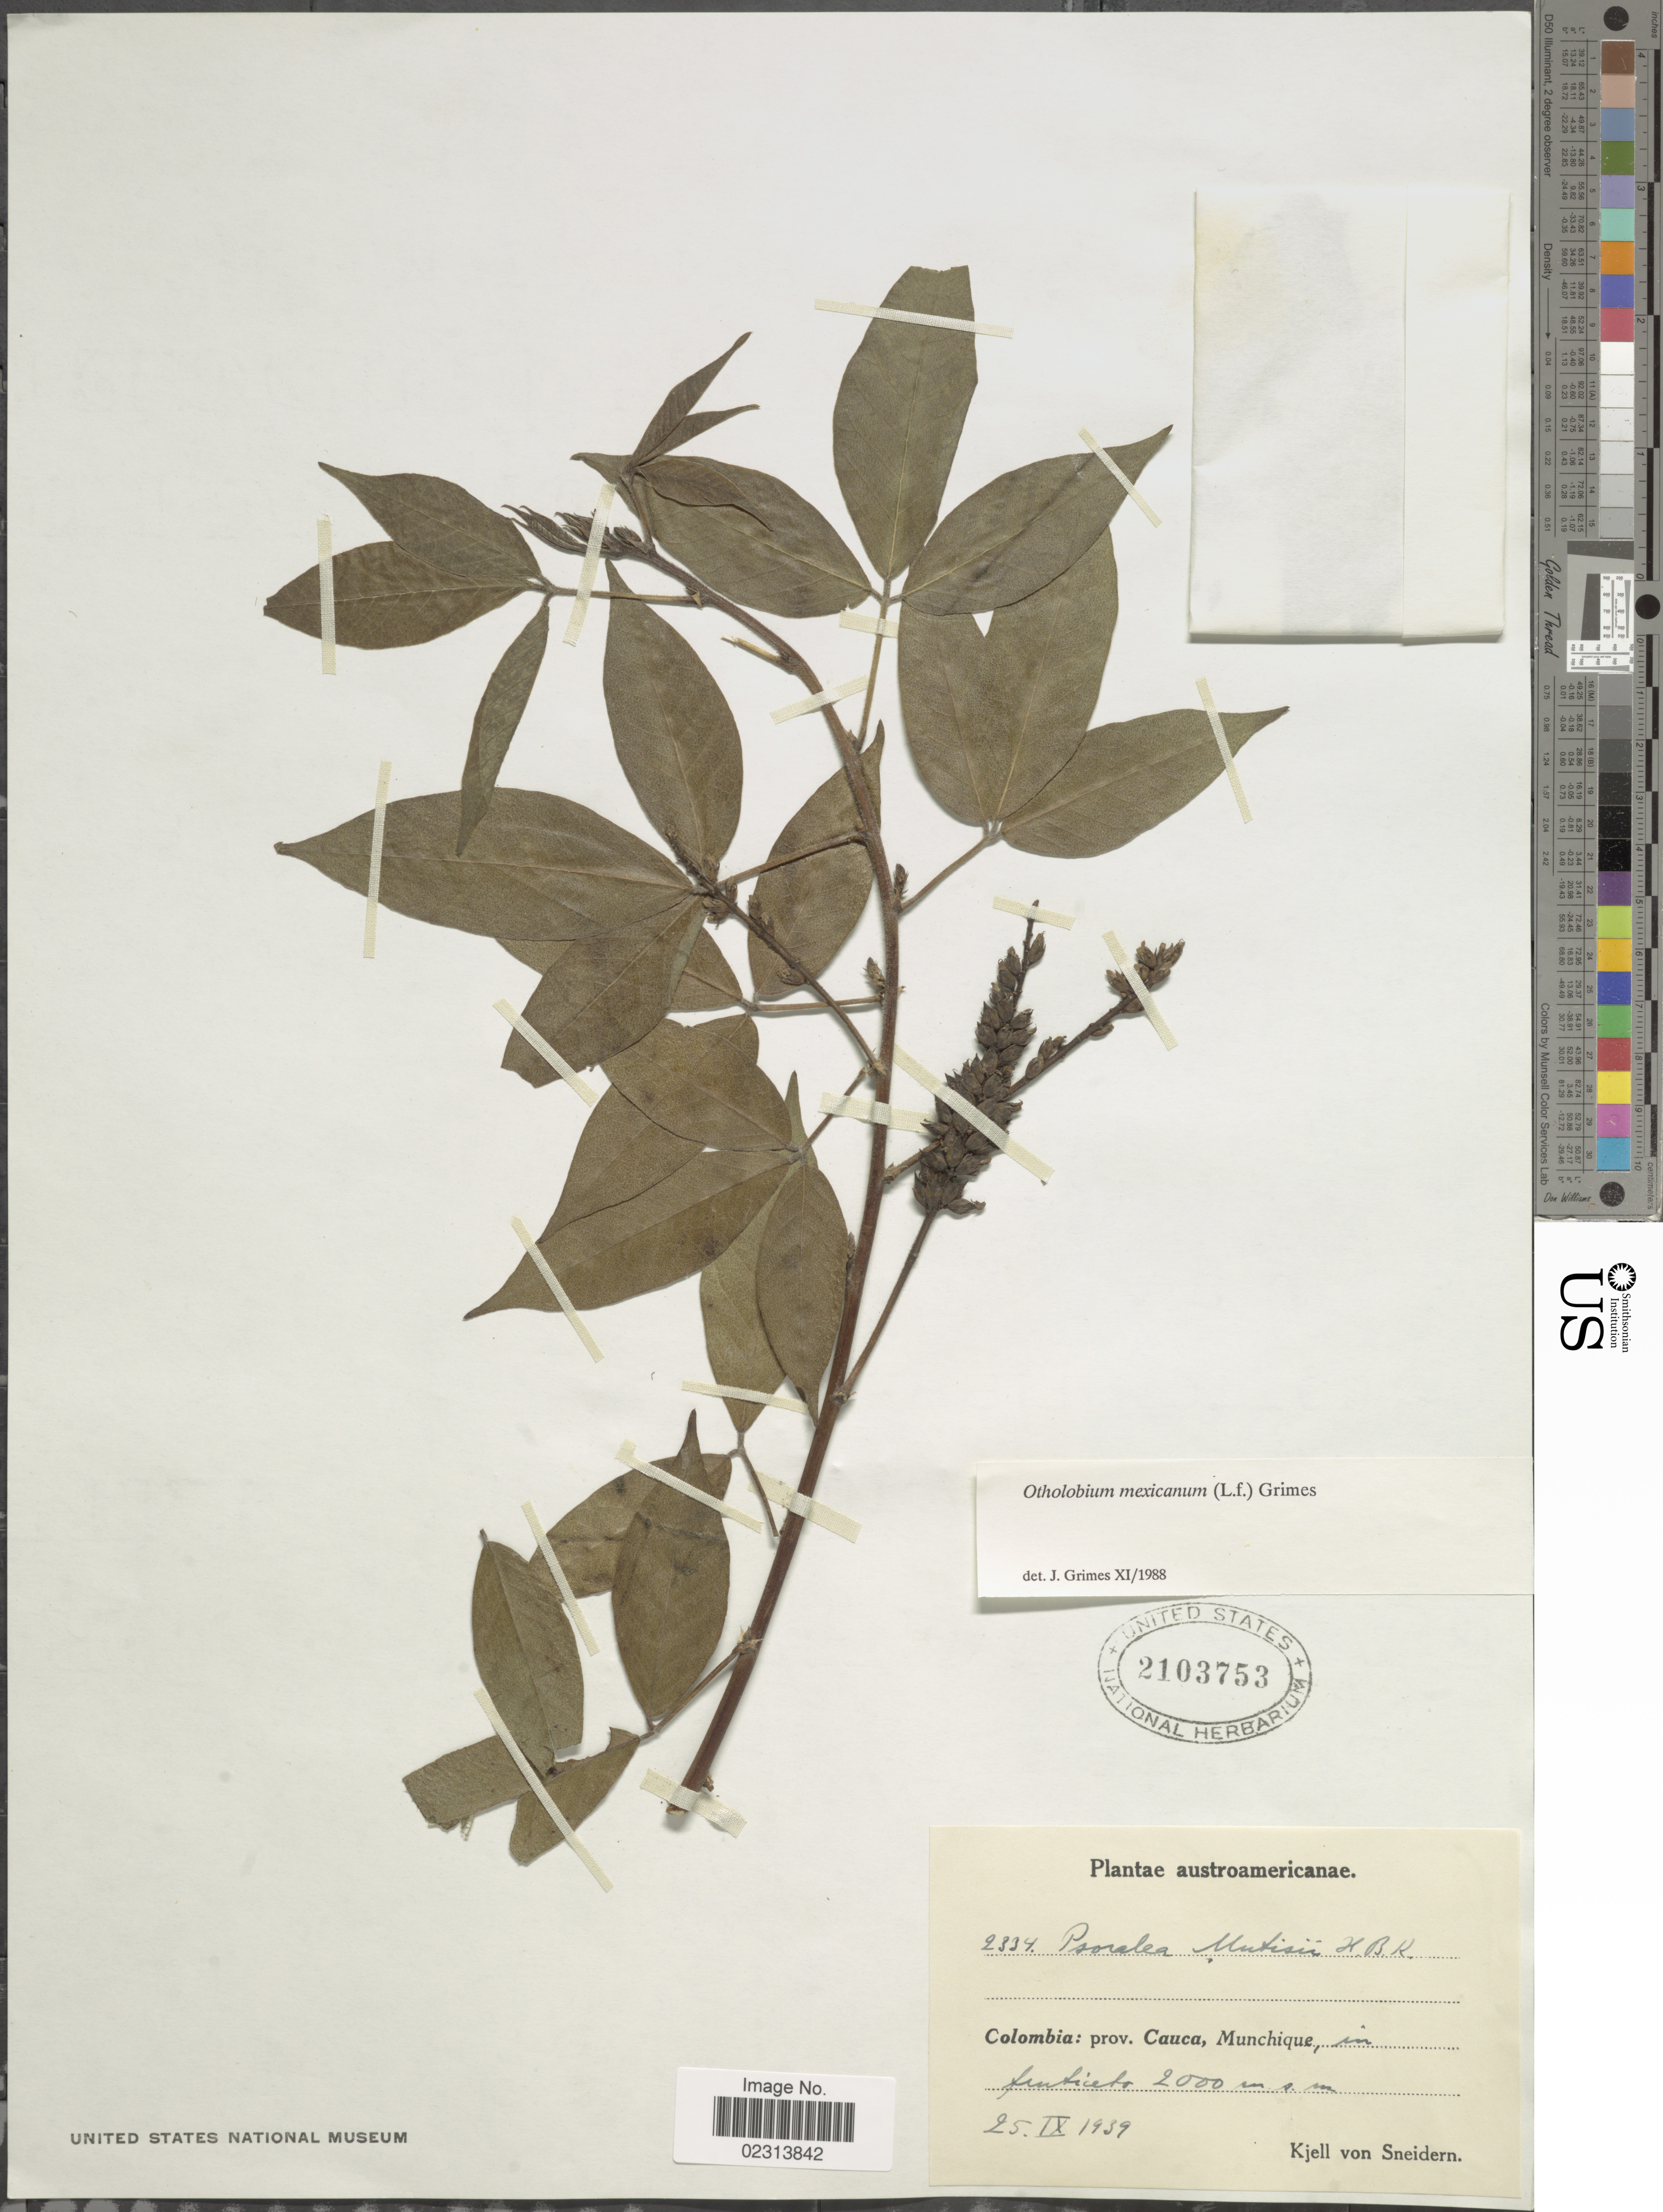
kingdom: Plantae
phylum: Tracheophyta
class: Magnoliopsida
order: Fabales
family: Fabaceae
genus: Otholobium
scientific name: Otholobium mexicanum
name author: (L. f.) J.W. Grimes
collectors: K. von Sneidern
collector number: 2334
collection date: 1939-09-25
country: Colombia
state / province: Cauca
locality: Colombia: prov, Cauca, Munchique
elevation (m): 2000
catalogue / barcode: US 2103753